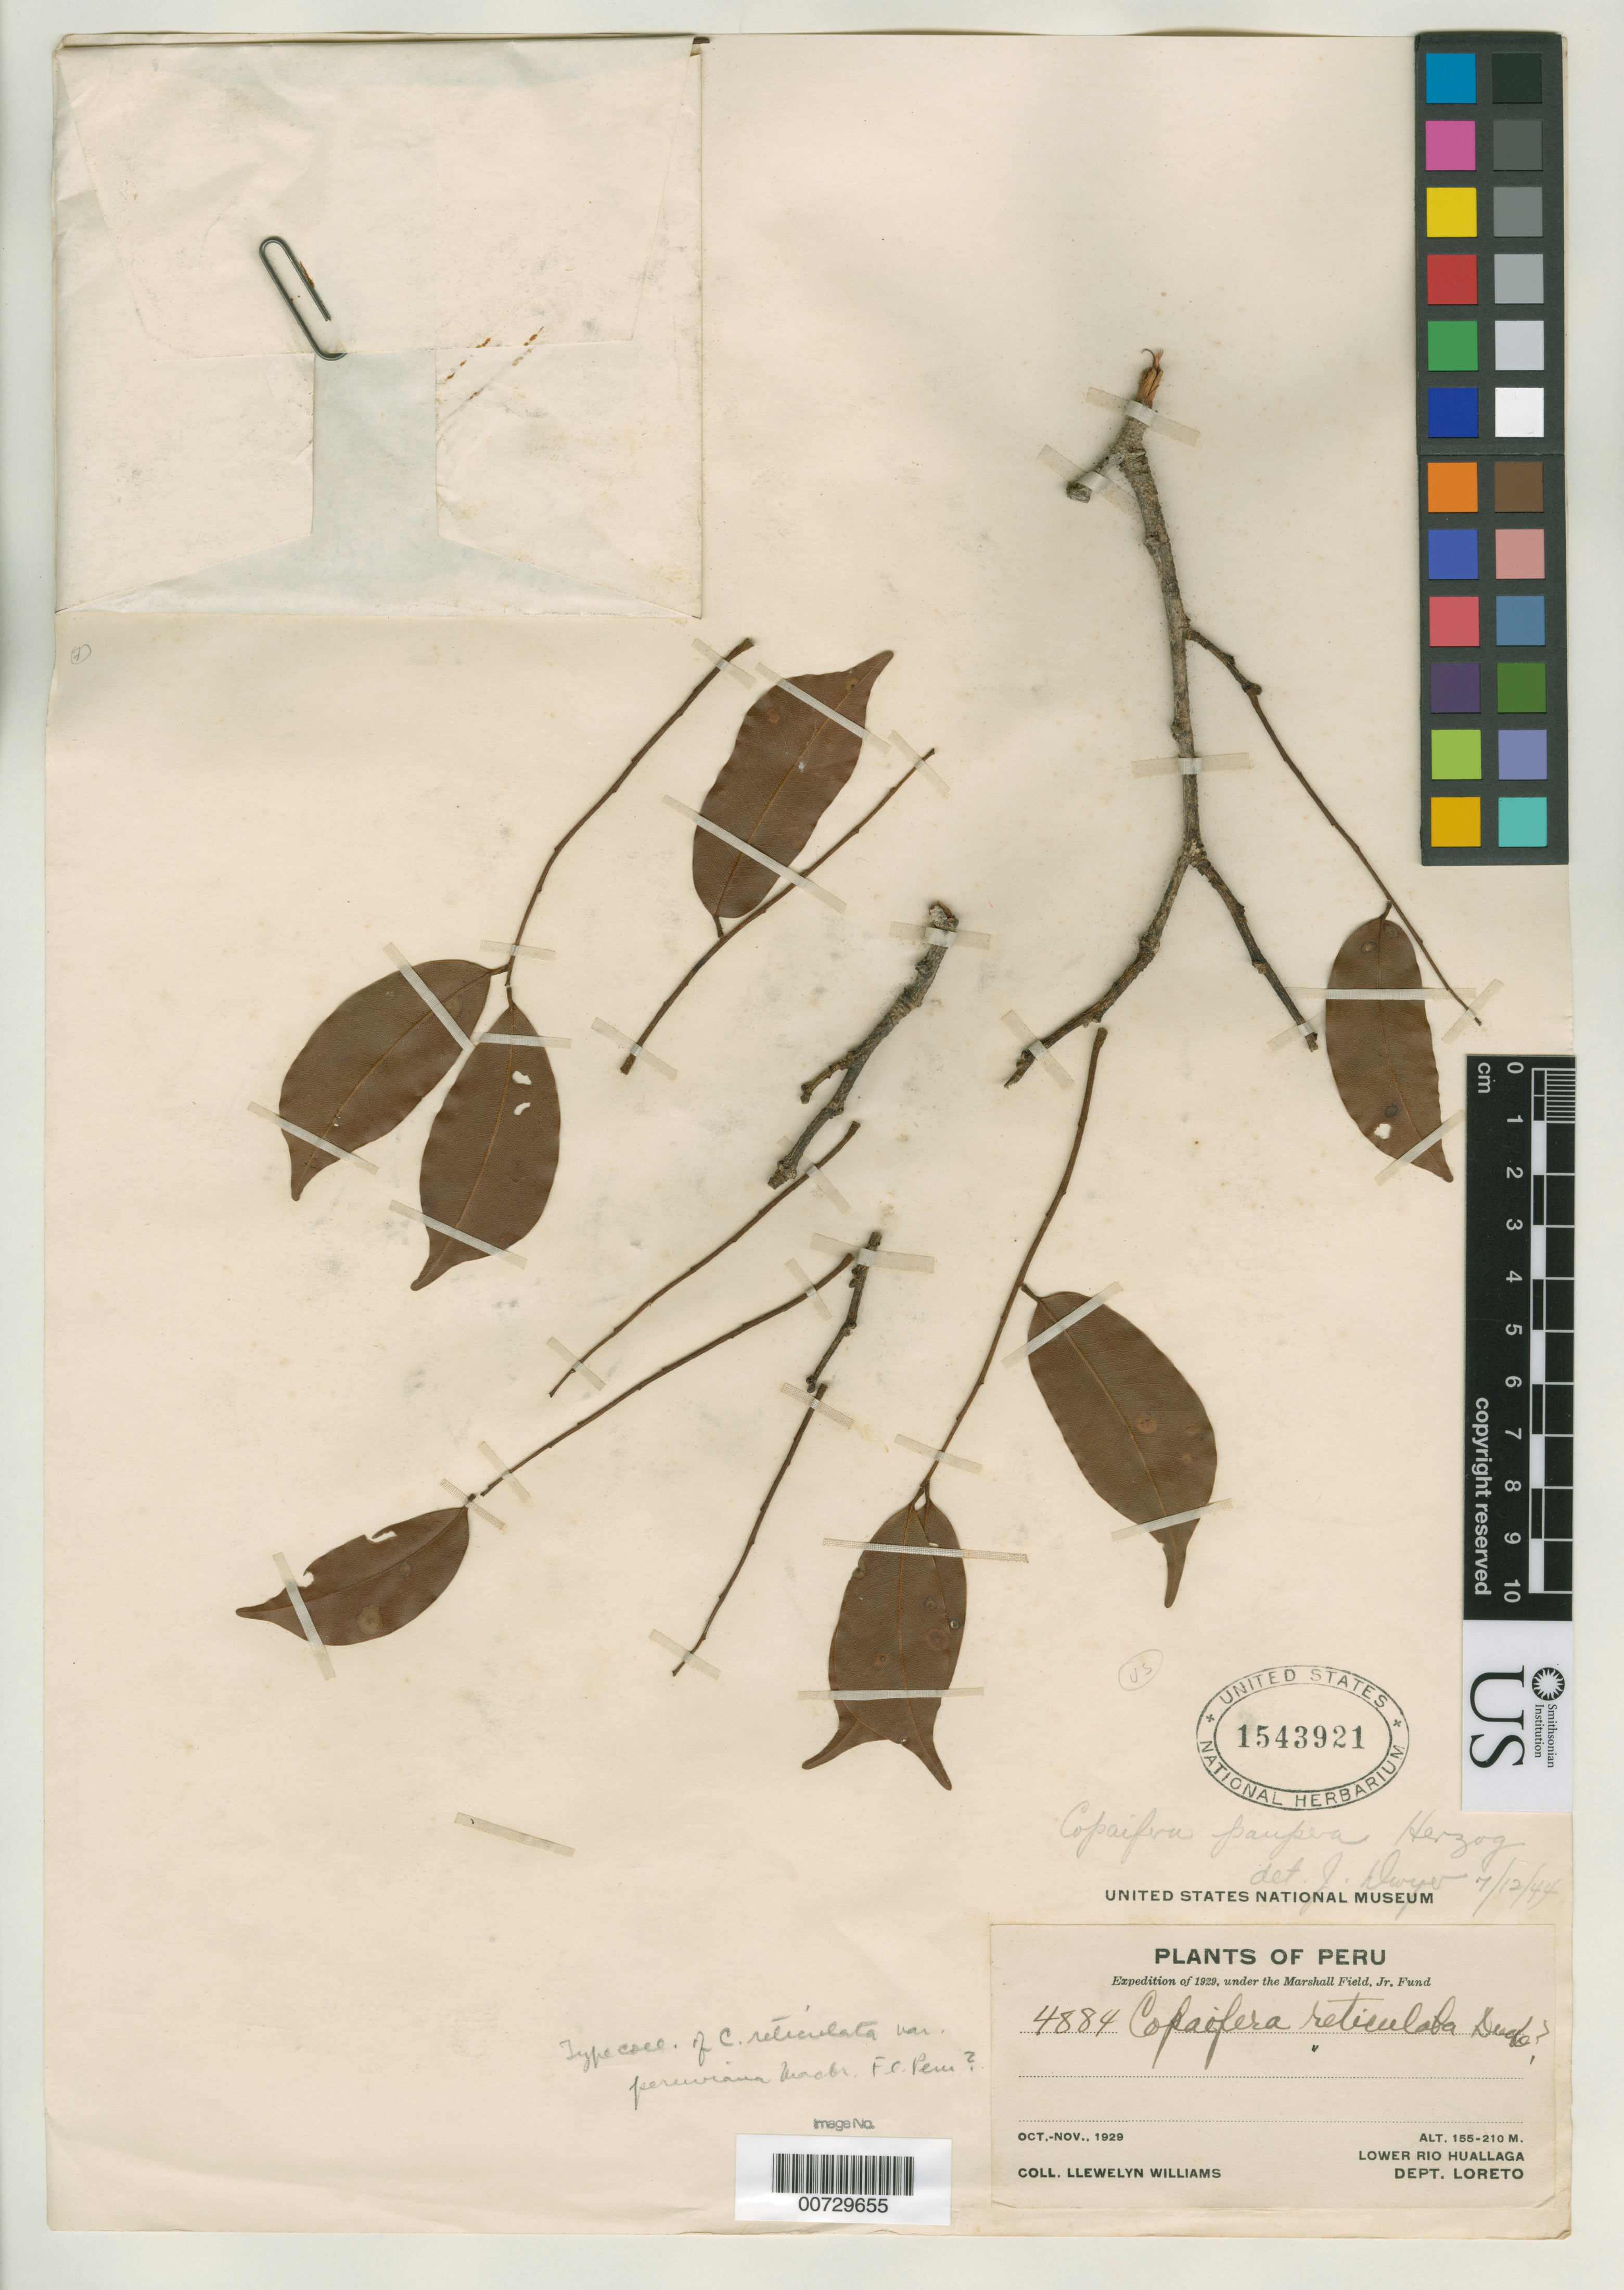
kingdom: Plantae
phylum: Tracheophyta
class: Magnoliopsida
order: Fabales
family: Fabaceae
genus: Copaifera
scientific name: Copaifera reticulata var. peruviana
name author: J.F. Macbr.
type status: Isosyntype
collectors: L. Williams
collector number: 4884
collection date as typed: Oct 1929 to -- Nov 1929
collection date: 1929-10/1929-11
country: Peru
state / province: Loreto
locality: Lower Rio Huallago.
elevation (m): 155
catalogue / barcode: US 1543921